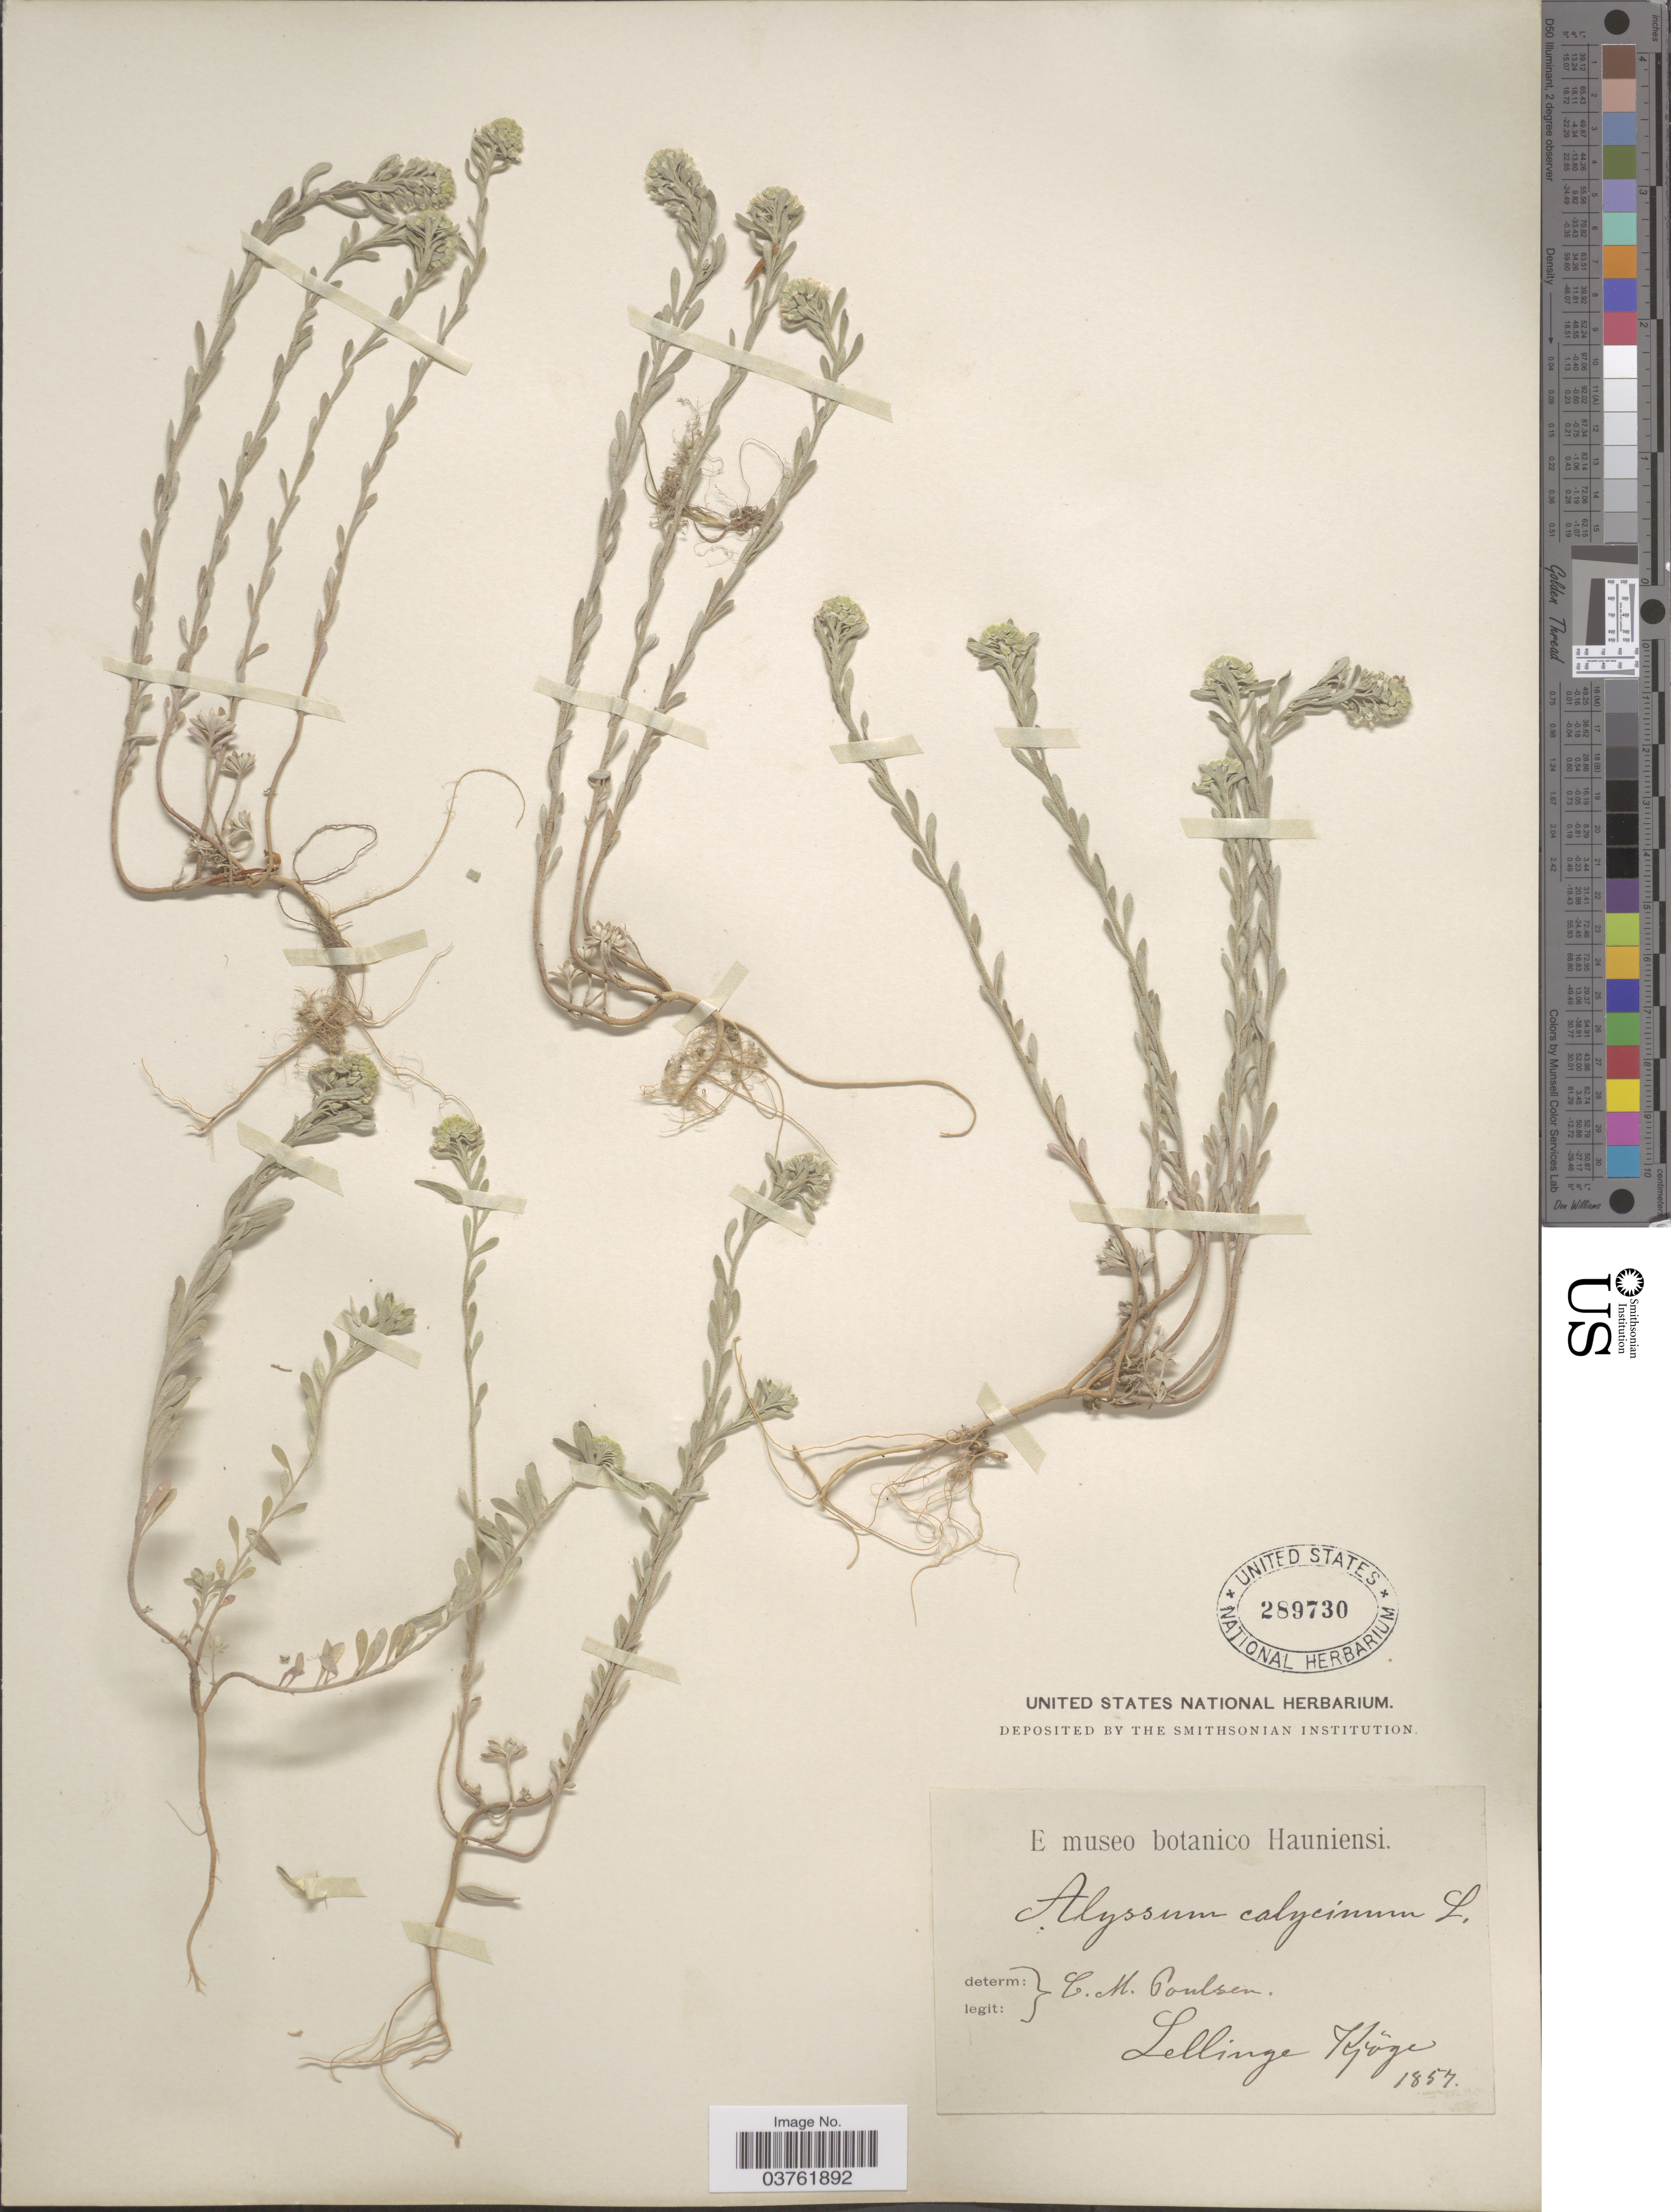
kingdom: Plantae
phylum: Tracheophyta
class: Magnoliopsida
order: Brassicales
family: Brassicaceae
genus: Alyssum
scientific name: Alyssum calycinum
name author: L.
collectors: C. Poulsen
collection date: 1857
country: Denmark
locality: Lellinge Kjøge.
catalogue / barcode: US 289730